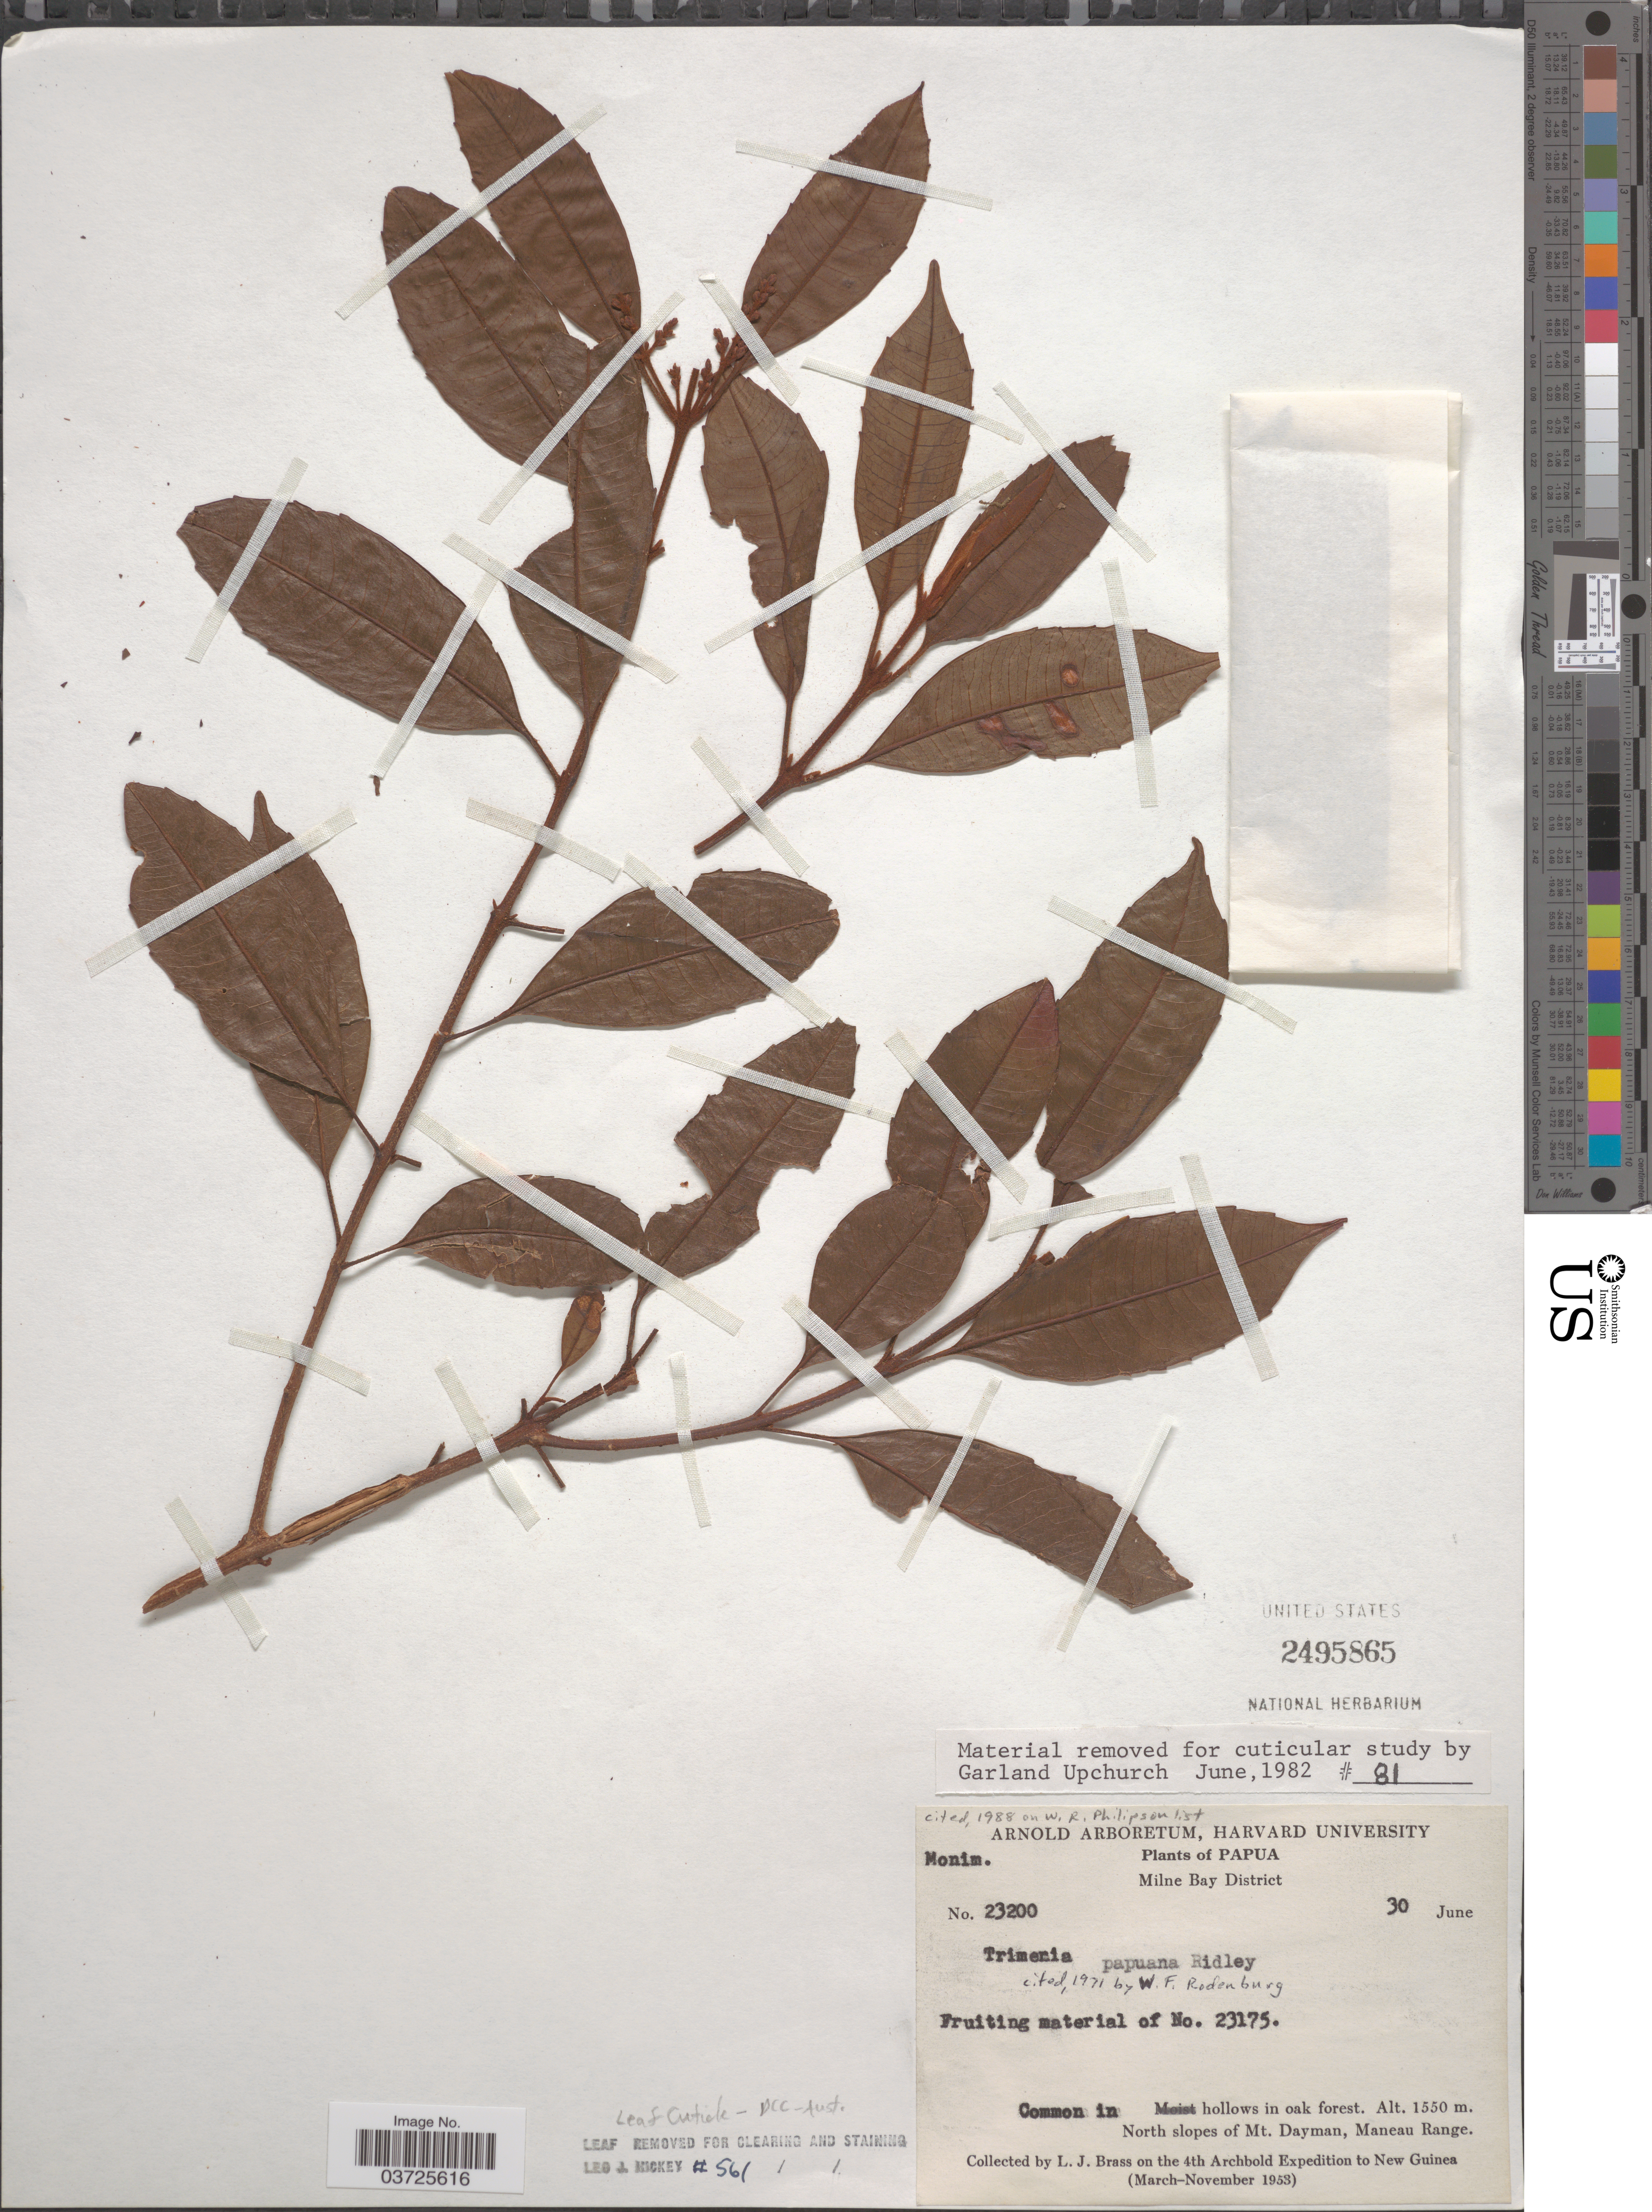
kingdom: Plantae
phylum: Tracheophyta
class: Magnoliopsida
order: Austrobaileyales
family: Trimeniaceae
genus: Trimenia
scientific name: Trimenia papuana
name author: Ridl.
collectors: L. J. Brass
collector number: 23200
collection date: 1953-06-30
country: Papua New Guinea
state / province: Milne Bay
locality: Milne Bay District. North slopes of Mt. Dayman, Maneau Range. New Guinea.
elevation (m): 1550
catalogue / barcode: US 2495865